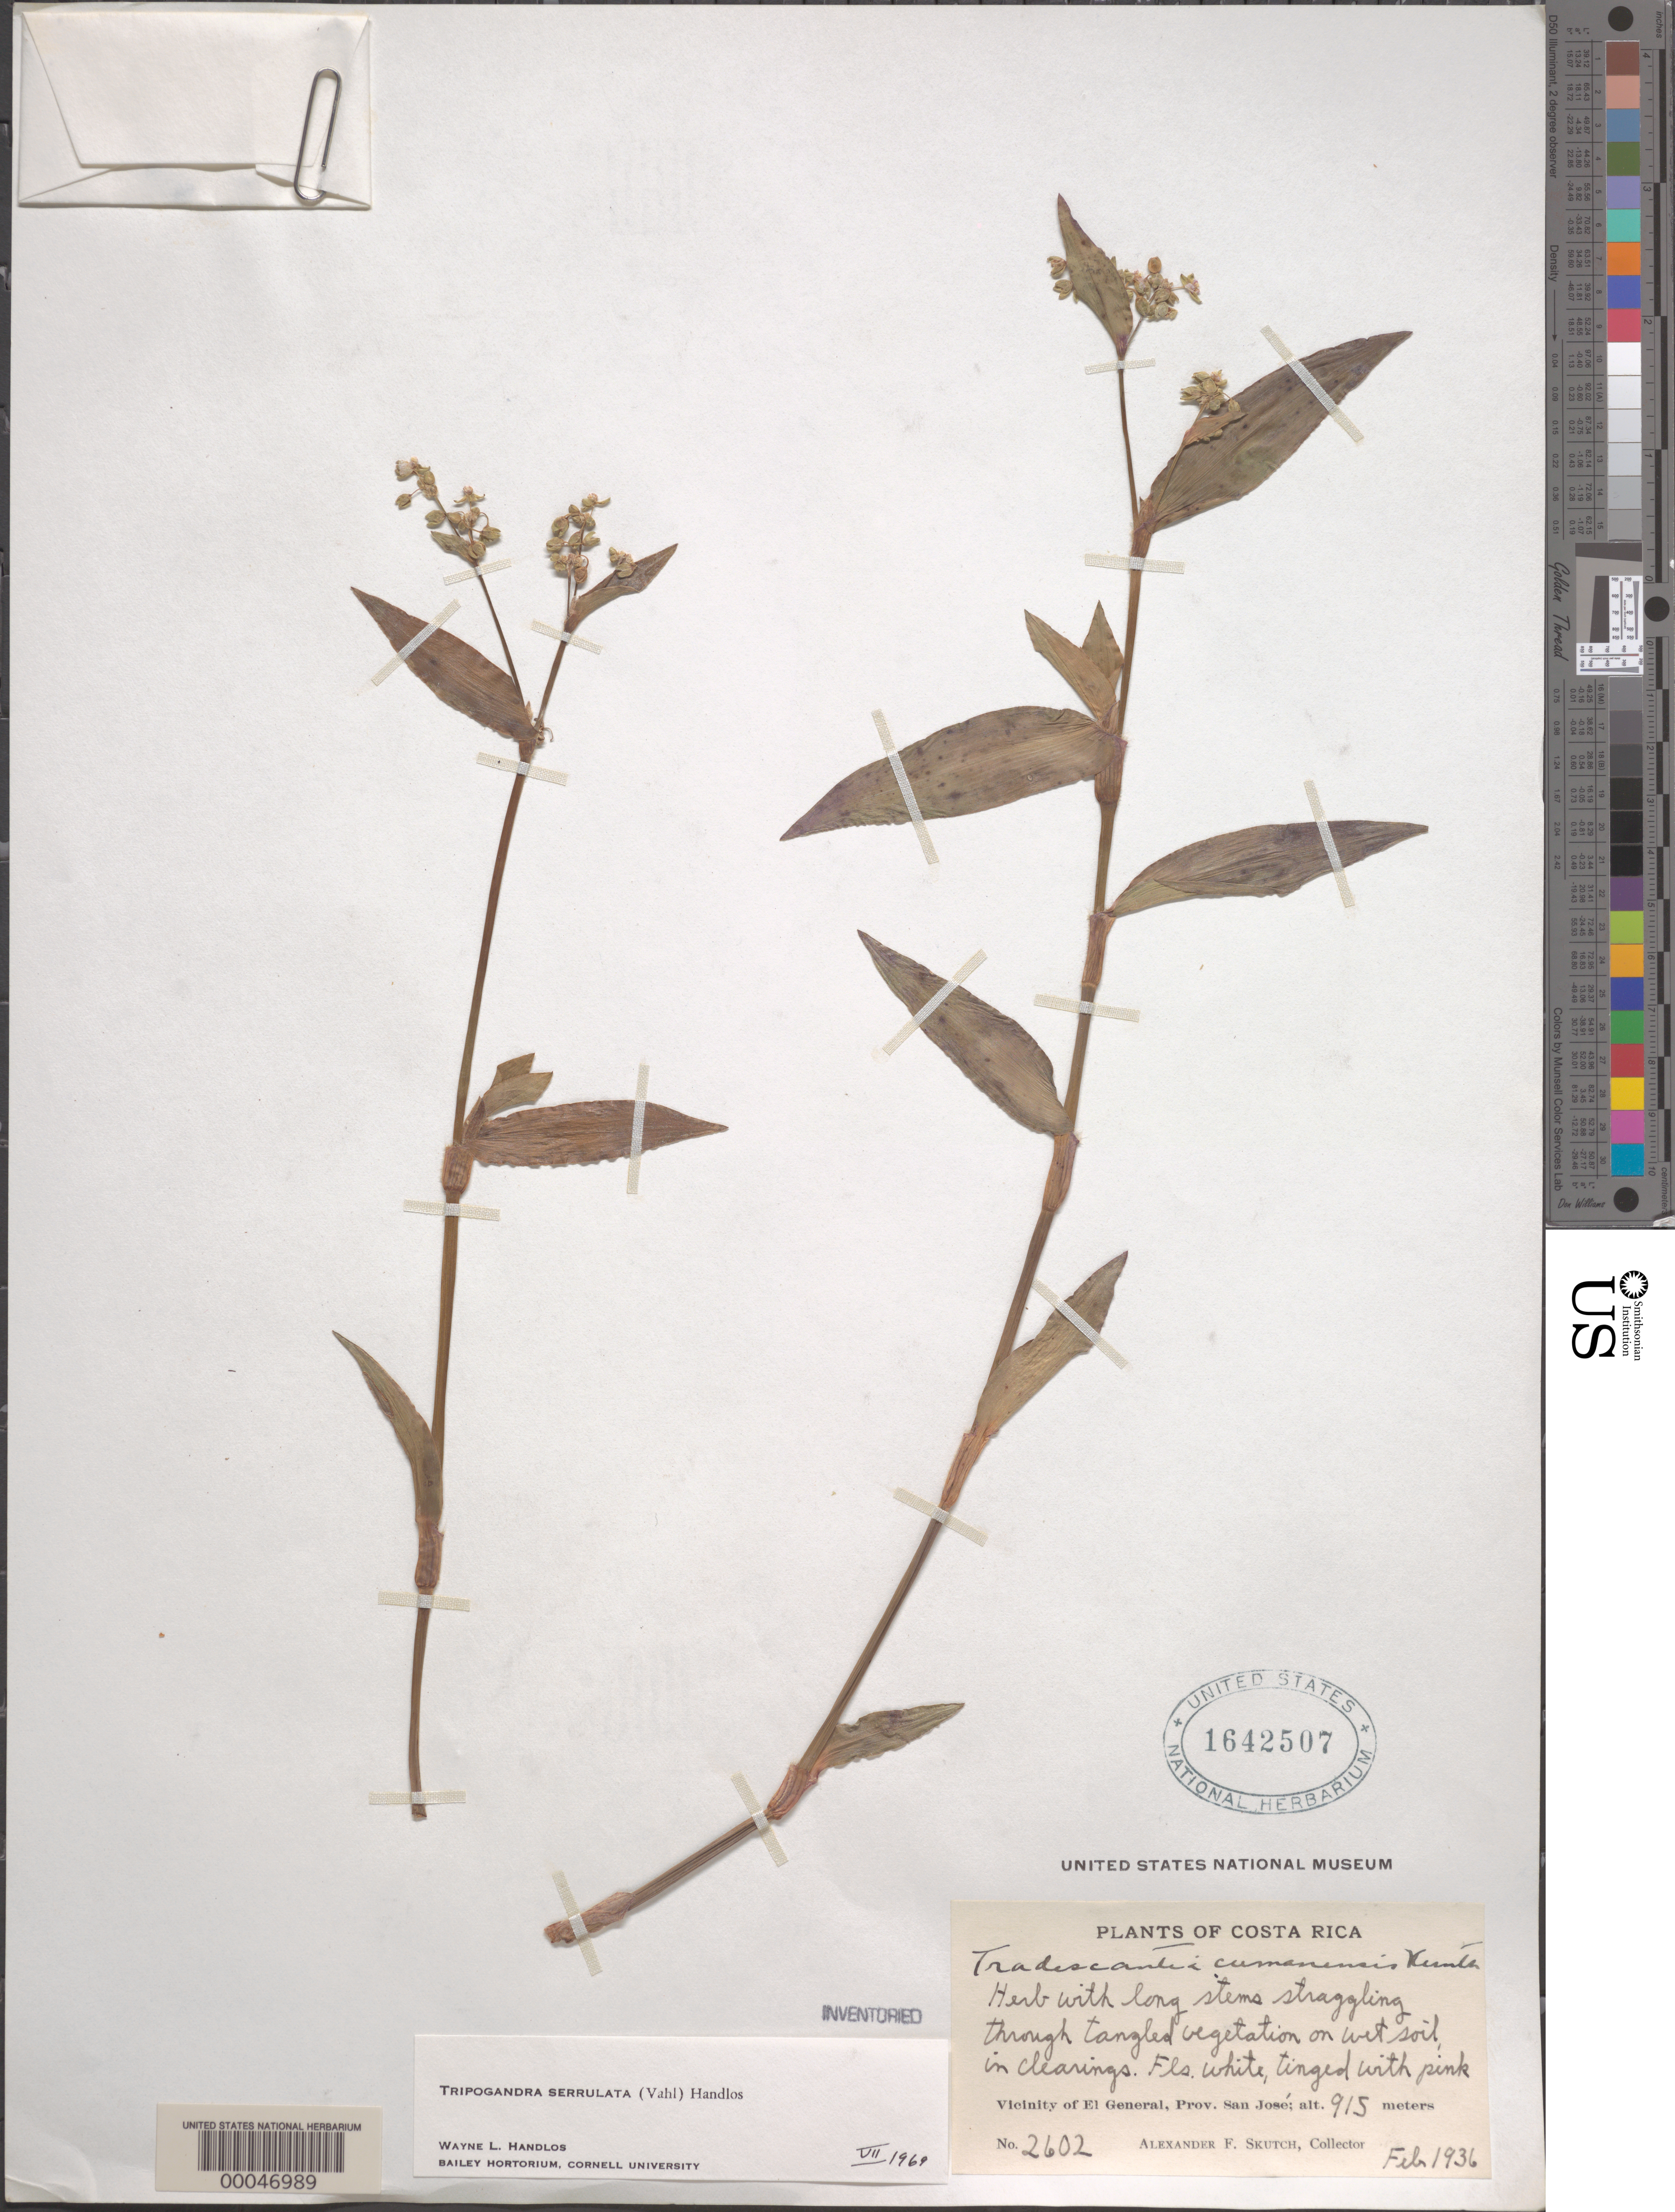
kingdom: Plantae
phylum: Tracheophyta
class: Liliopsida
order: Commelinales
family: Commelinaceae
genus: Tripogandra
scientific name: Tripogandra serrulata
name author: (Vahl) Handlos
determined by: Handlos, W. L.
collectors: A. F. Skutch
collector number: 2602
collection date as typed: Feb 1936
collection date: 1936-02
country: Costa Rica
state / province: San José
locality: Near el general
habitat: Thicket on wet soil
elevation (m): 915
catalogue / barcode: US 1642507